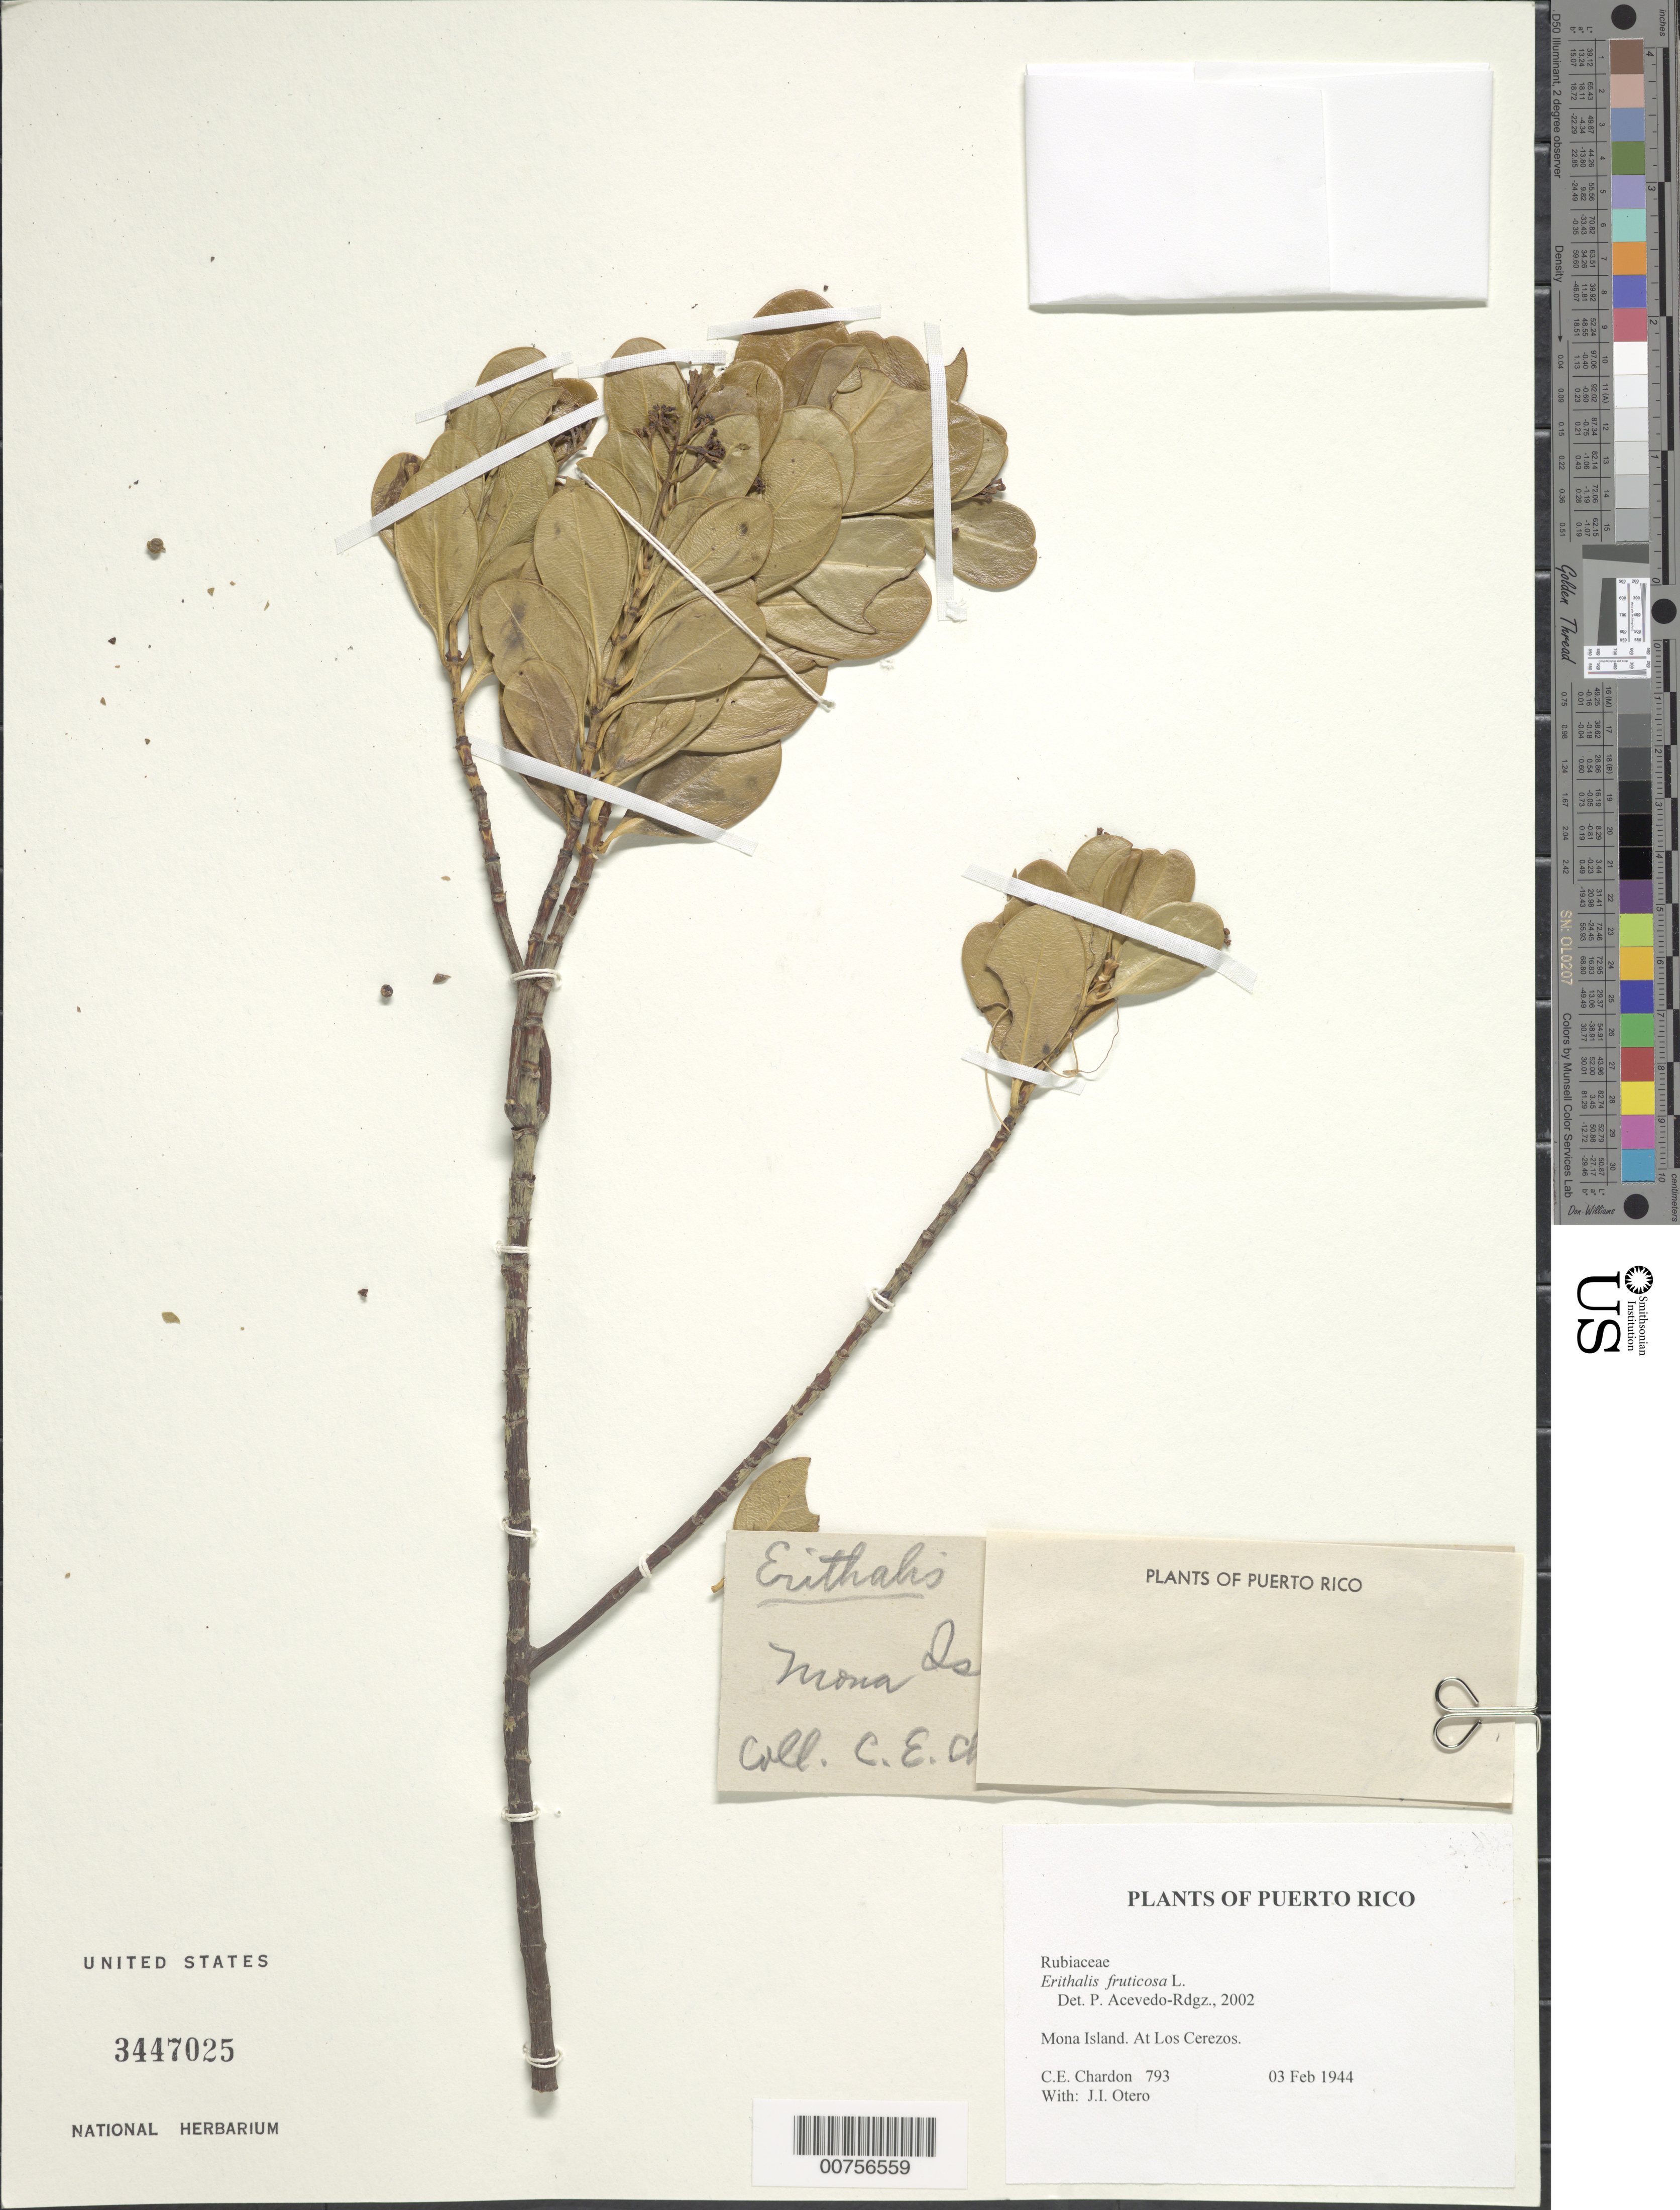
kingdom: Plantae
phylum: Tracheophyta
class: Magnoliopsida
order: Gentianales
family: Rubiaceae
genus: Erithalis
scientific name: Erithalis fruticosa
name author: L.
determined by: Acevedo-Rodríguez, P., (BOT), Smithsonian Institution - National Museum of Natural History (UNITED STATES)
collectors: C. E. Chardón & J. Otero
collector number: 793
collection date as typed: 03 Feb 1944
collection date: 1944-02-03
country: Puerto Rico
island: Mona I.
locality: At Los Cerezos.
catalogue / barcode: US 3447025